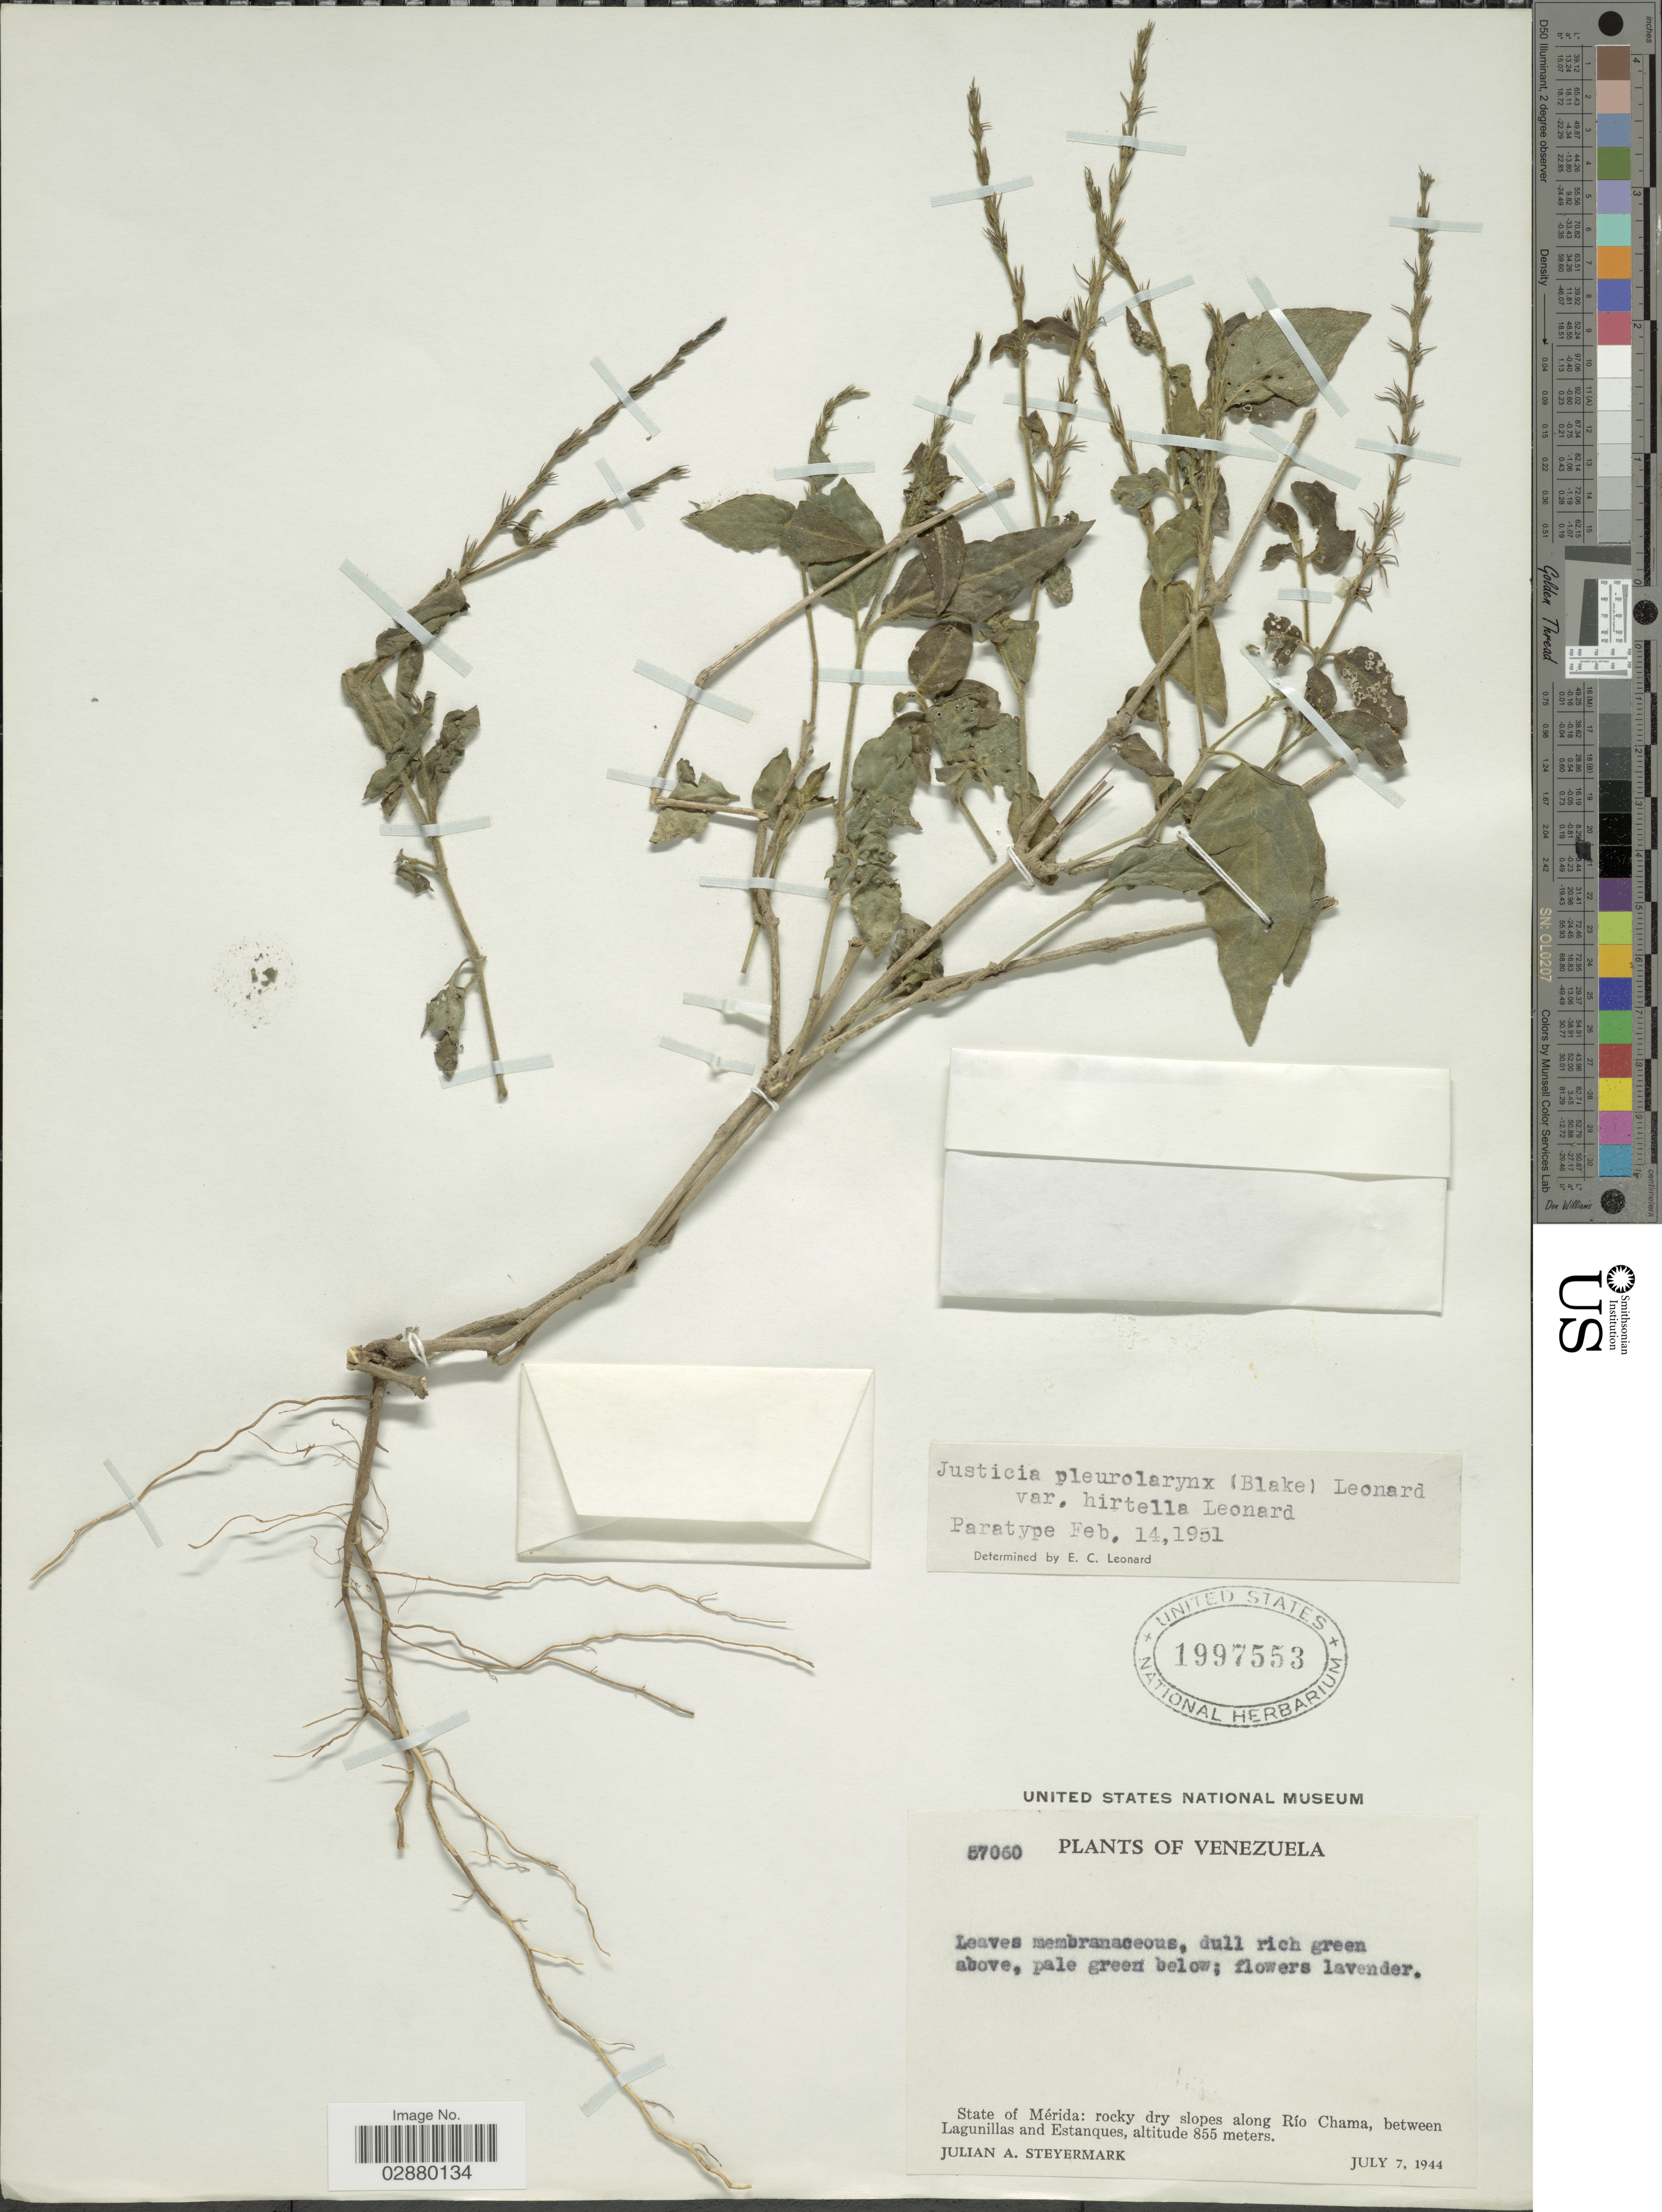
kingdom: Plantae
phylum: Tracheophyta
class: Magnoliopsida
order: Lamiales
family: Acanthaceae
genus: Justicia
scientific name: Justicia pleurolarynx var. hirtella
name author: Leonard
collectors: J. Steyermark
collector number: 57060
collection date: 1944-07-07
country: Venezuela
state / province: Mérida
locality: Rocky dry slopes along Río Chama, between Lagunillas and Estanques.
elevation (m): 855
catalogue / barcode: US 1997553